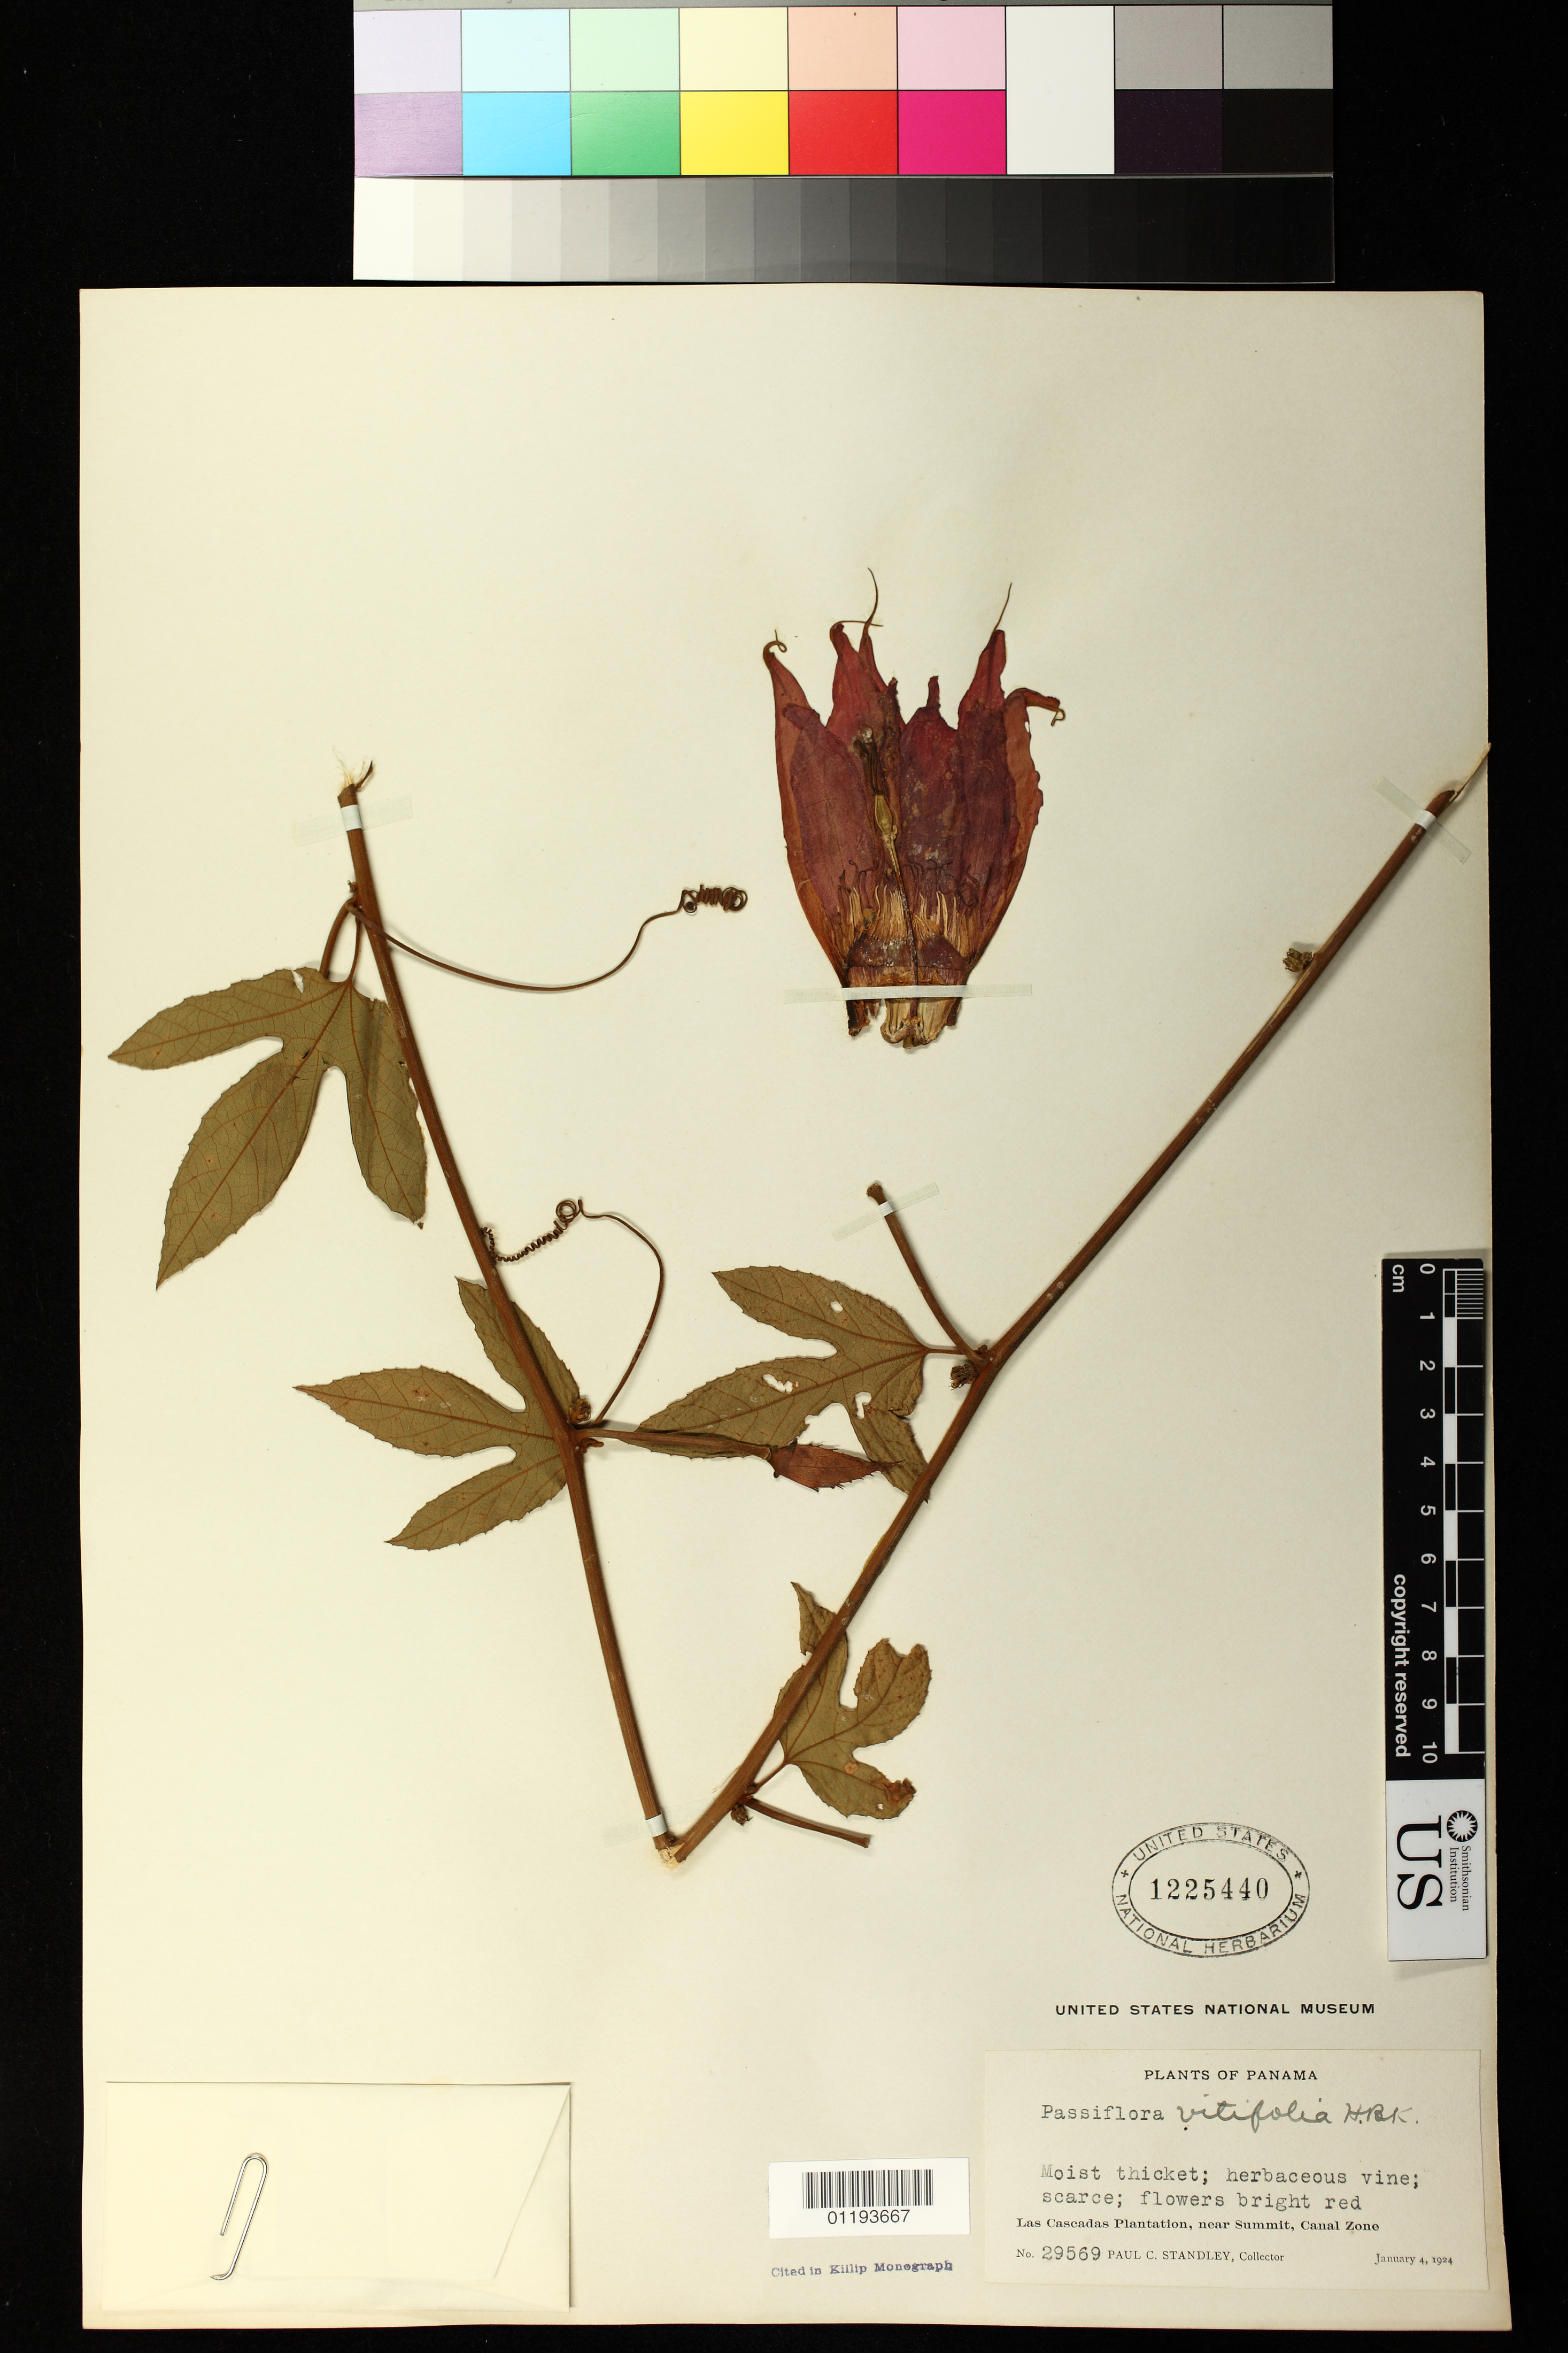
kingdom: Plantae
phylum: Tracheophyta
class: Magnoliopsida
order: Malpighiales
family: Passifloraceae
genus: Passiflora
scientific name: Passiflora vitifolia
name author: Kunth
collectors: P. C. Standley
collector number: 29569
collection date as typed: Jan 4 1924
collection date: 1924-01-04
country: Panama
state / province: Panamá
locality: La Cascadas Plantation, near Summit, Canal Zone.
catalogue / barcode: US 1225440